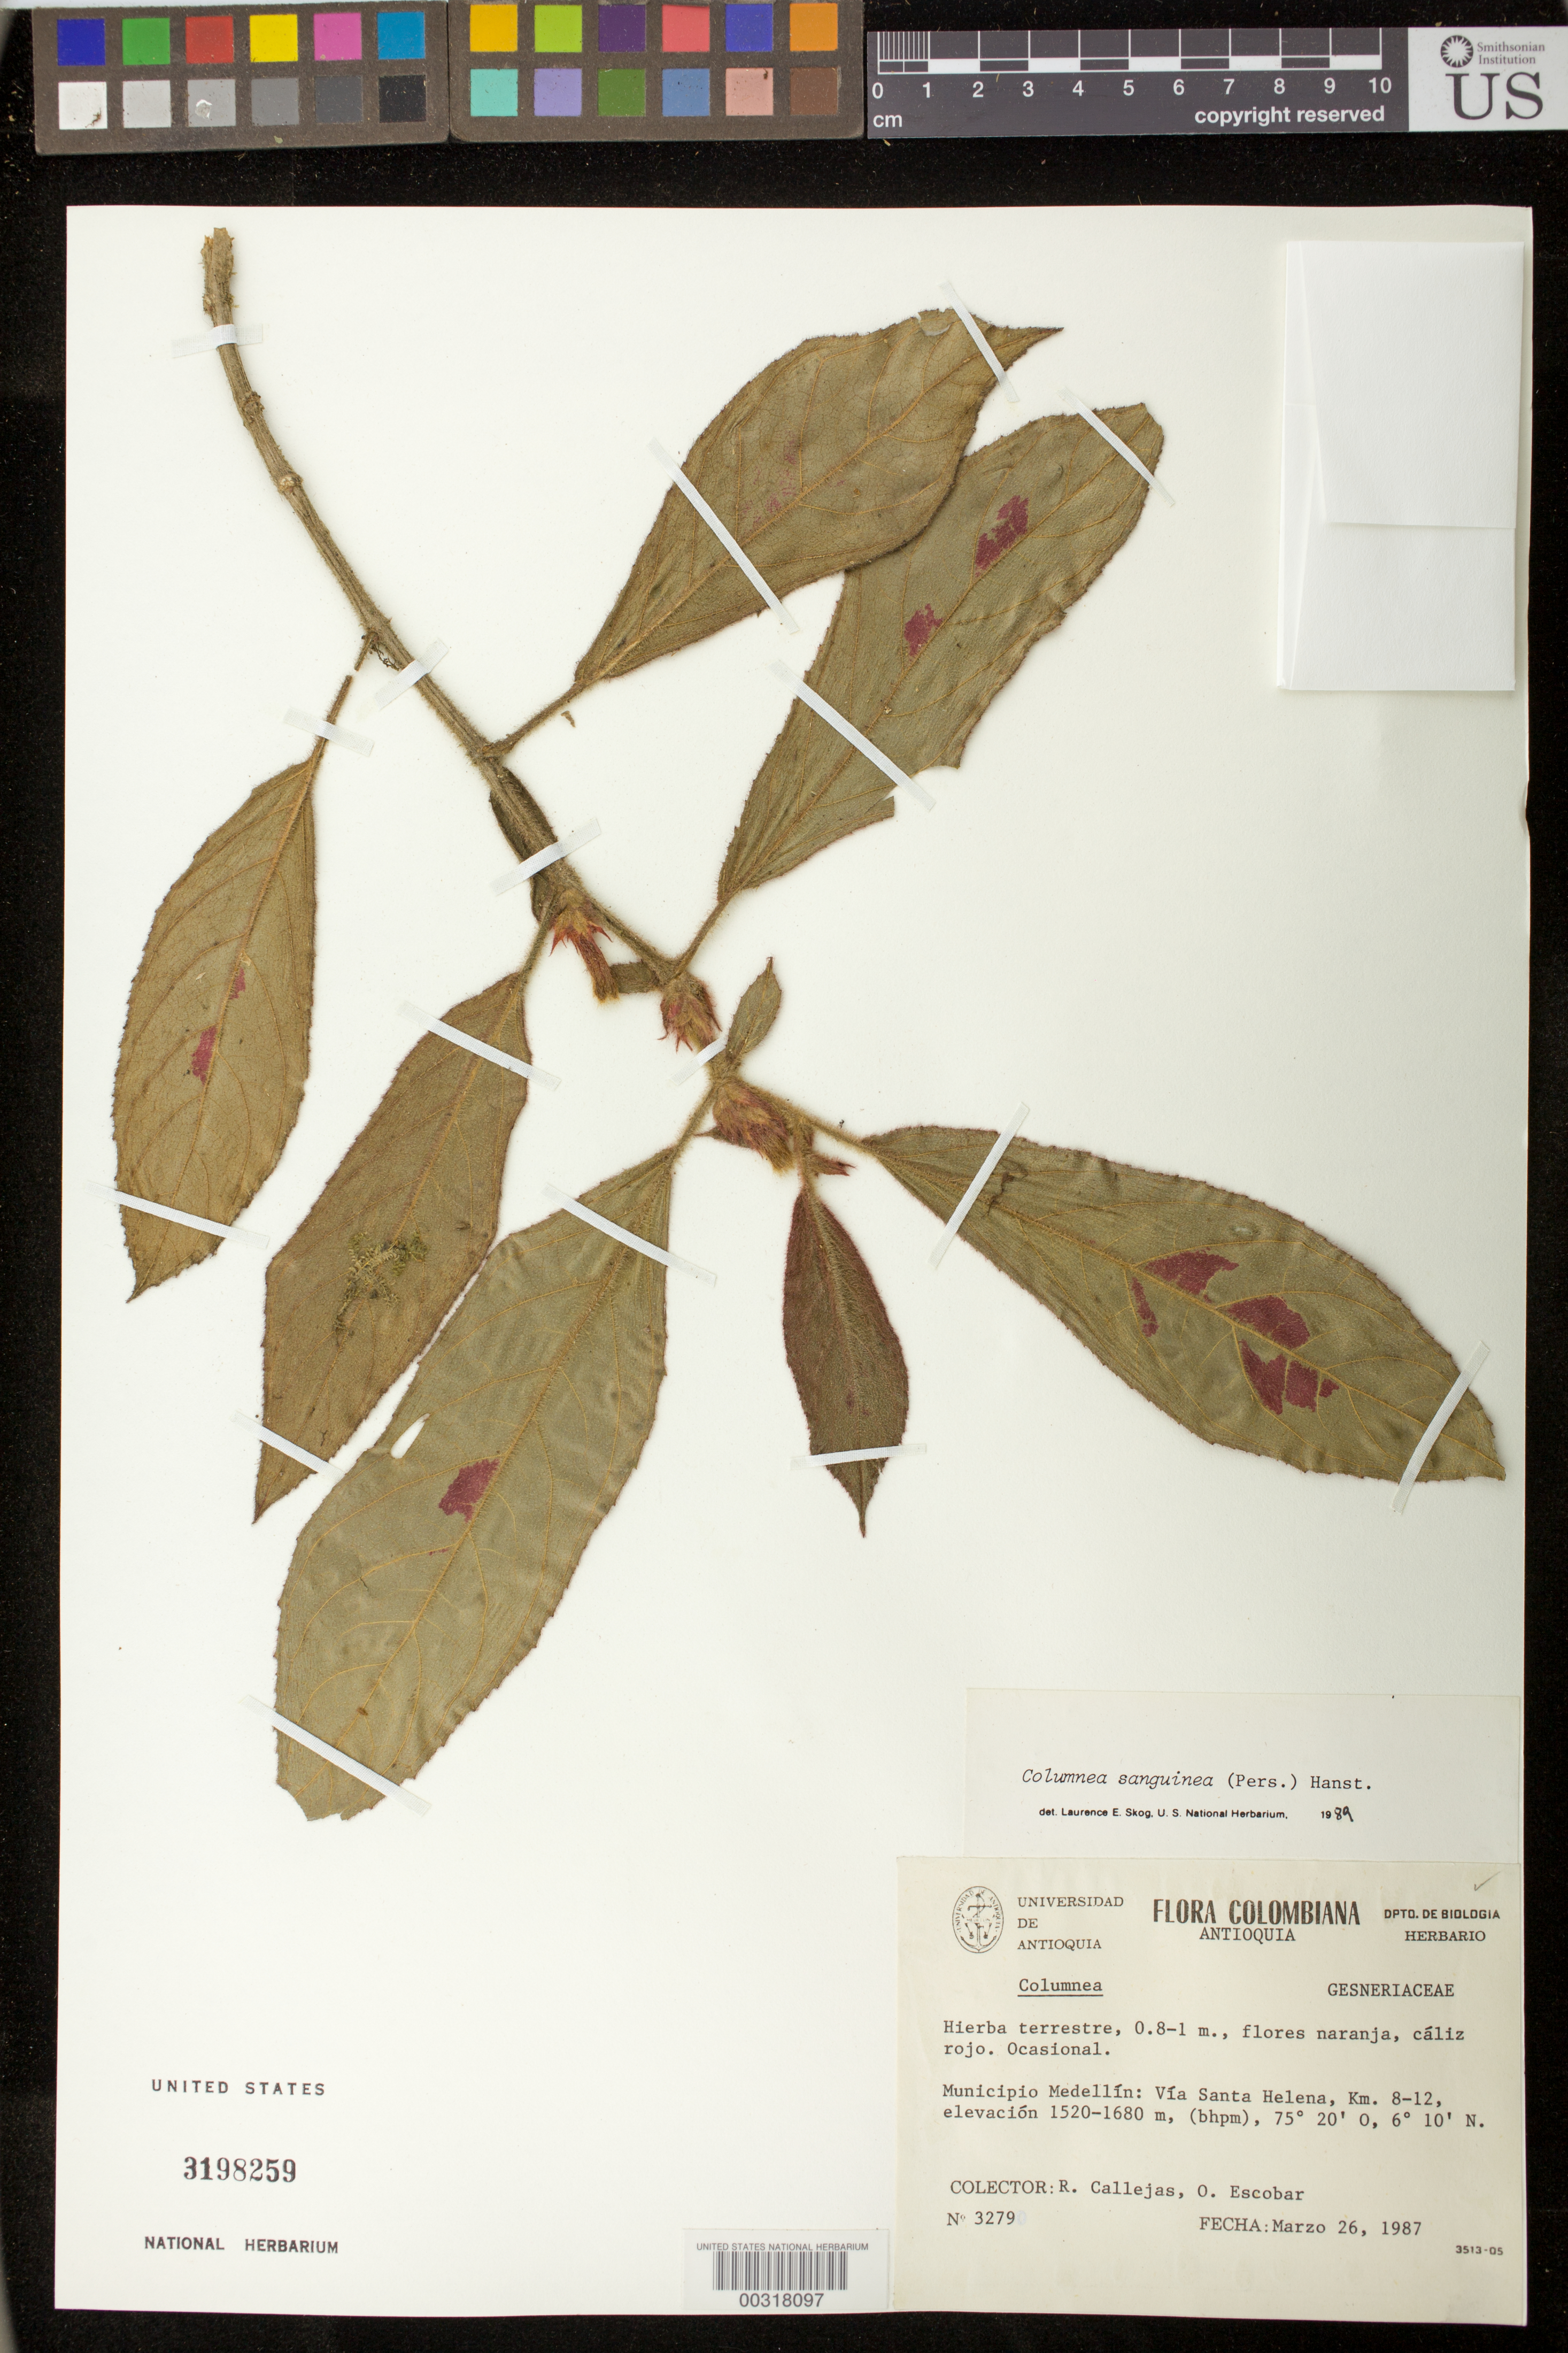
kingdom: Plantae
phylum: Tracheophyta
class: Magnoliopsida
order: Lamiales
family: Gesneriaceae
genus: Columnea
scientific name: Columnea sanguinea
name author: (Pers.) Hanst.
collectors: R. Callejas & O. D. Escobar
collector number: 3279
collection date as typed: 26 Mar 1987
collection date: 1987-03-26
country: Colombia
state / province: Antioquia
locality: Mun. of Medellin, via Santa Helena, km 8-12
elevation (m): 1520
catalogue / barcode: US 3198259